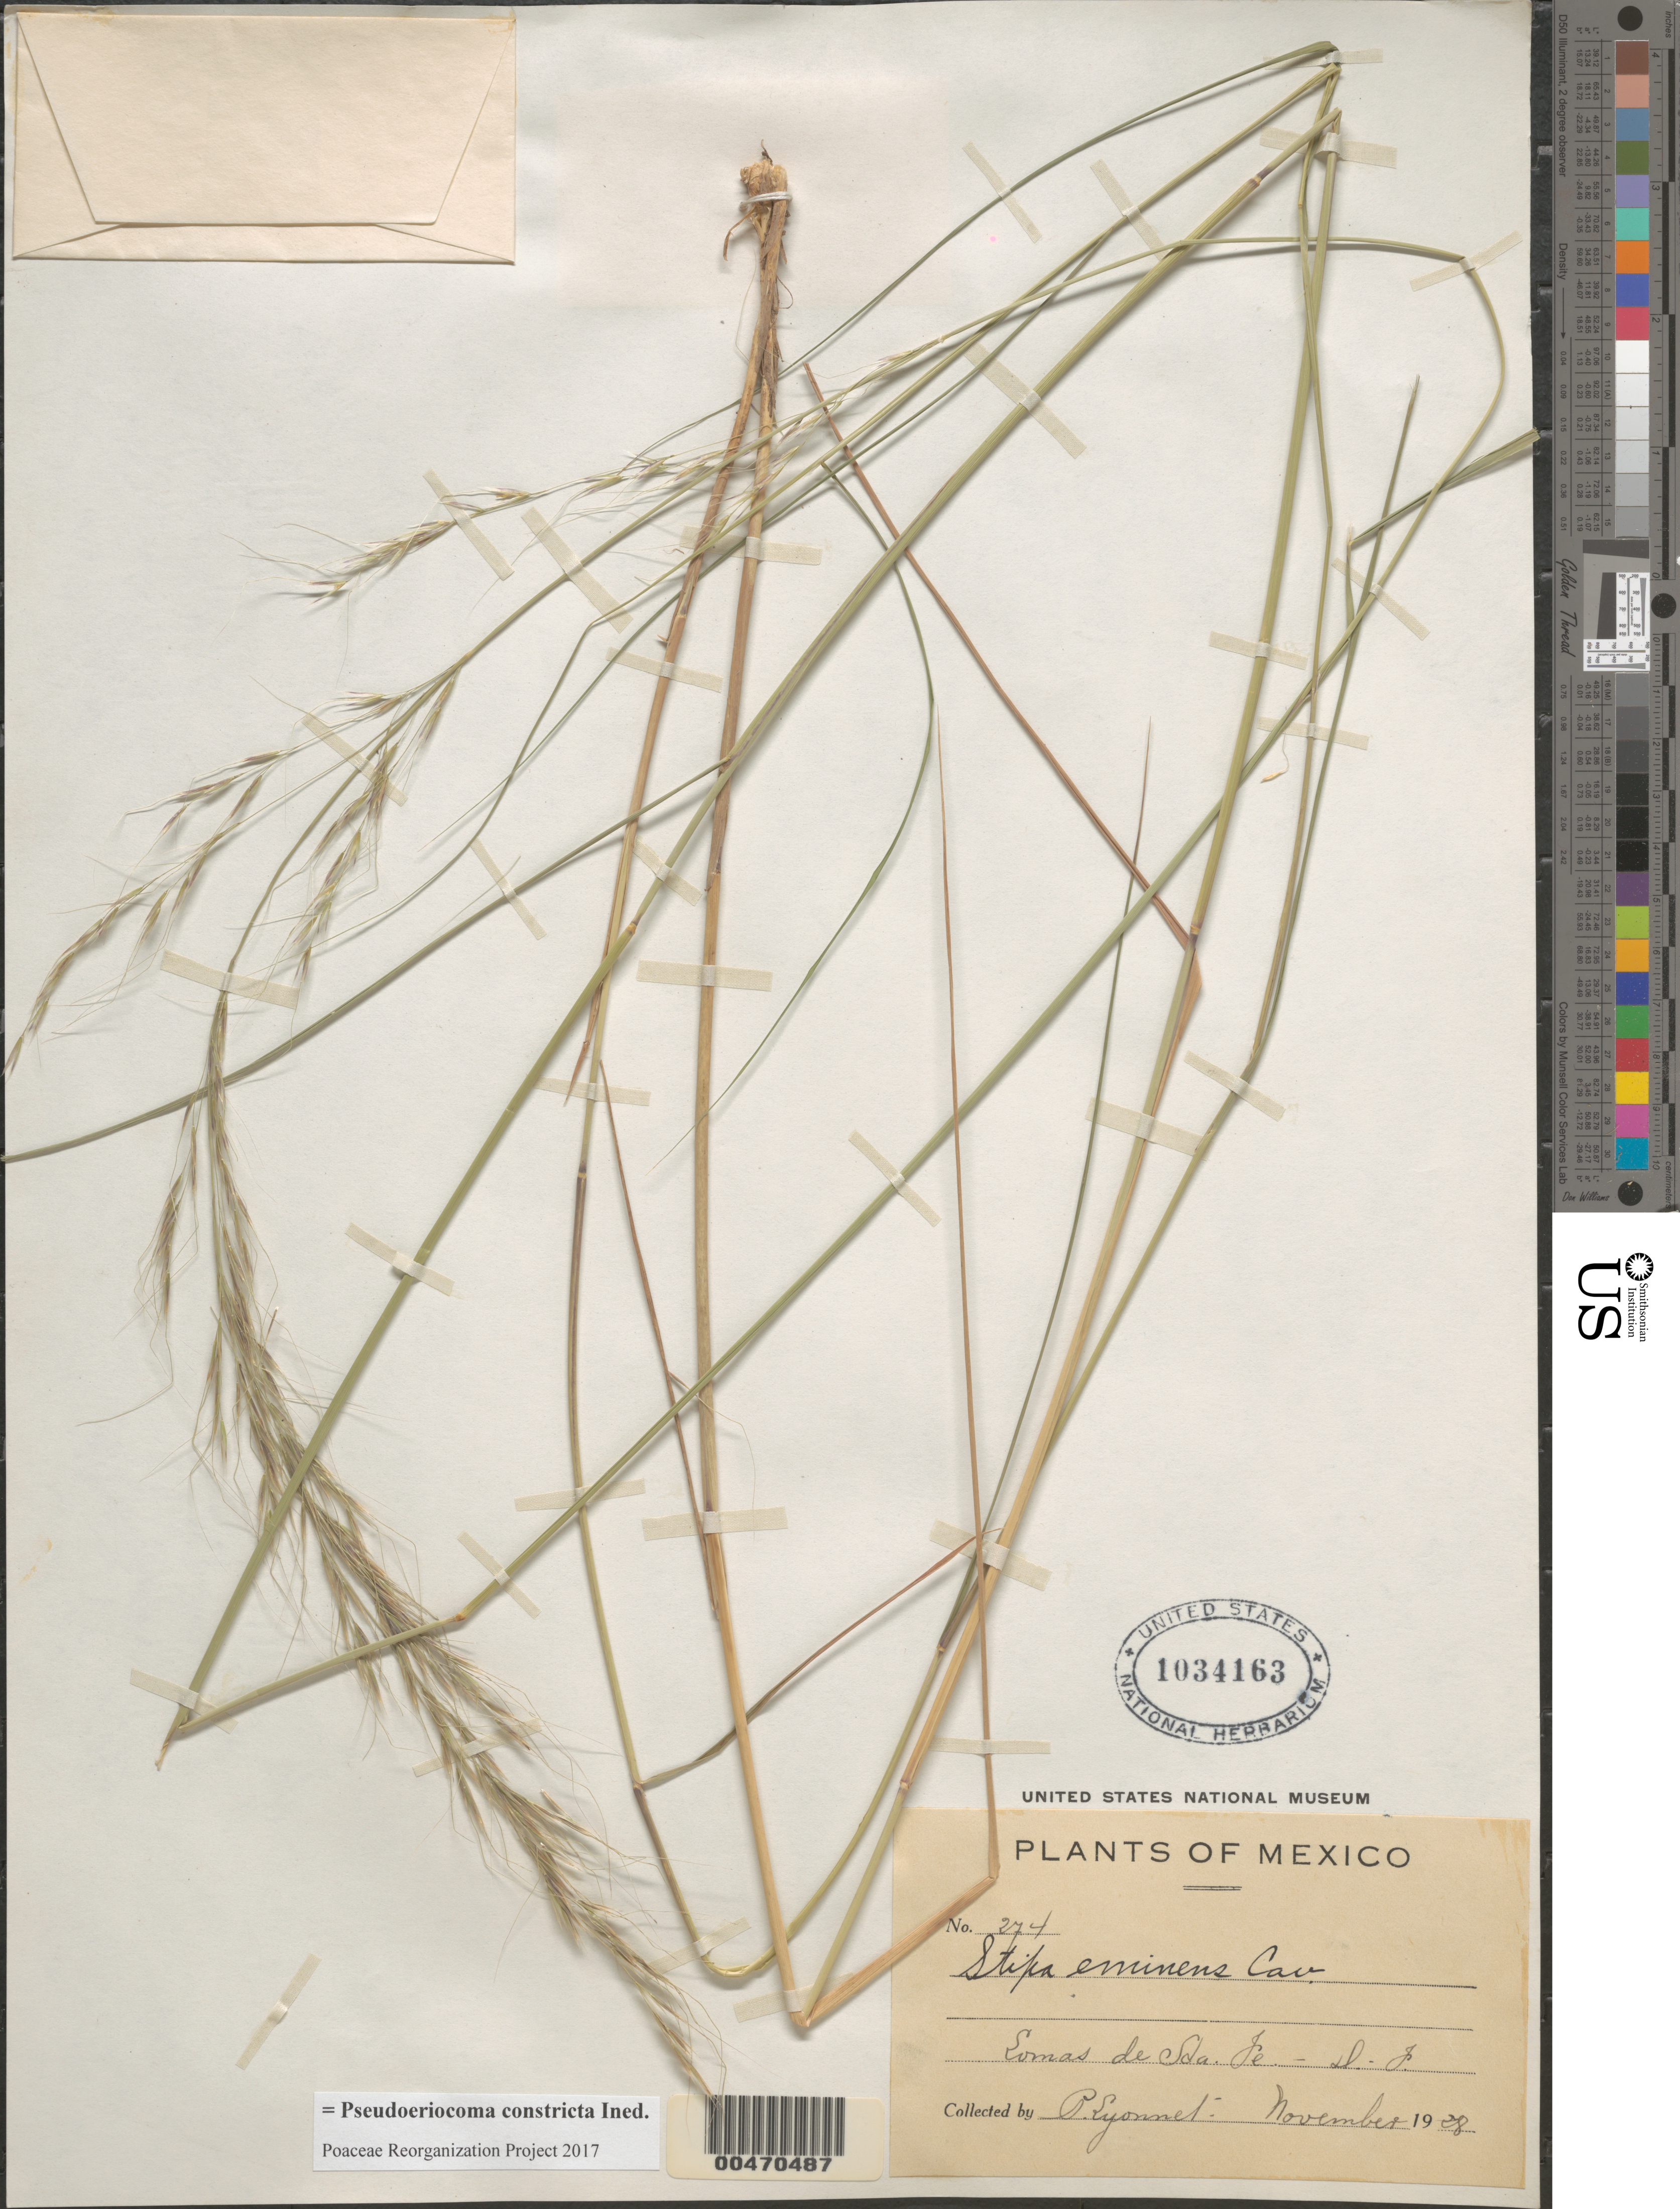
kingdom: Plantae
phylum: Tracheophyta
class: Liliopsida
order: Poales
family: Poaceae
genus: Pseudoeriocoma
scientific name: Pseudoeriocoma constricta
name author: (Kunth) Romasch.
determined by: Poaceae Reorganization Project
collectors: P. Lyonnet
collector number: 274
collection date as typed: Nov 1928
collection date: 1928-11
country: Mexico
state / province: Distrito Federal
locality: Lomas de Santa Fe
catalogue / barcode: US 1034163